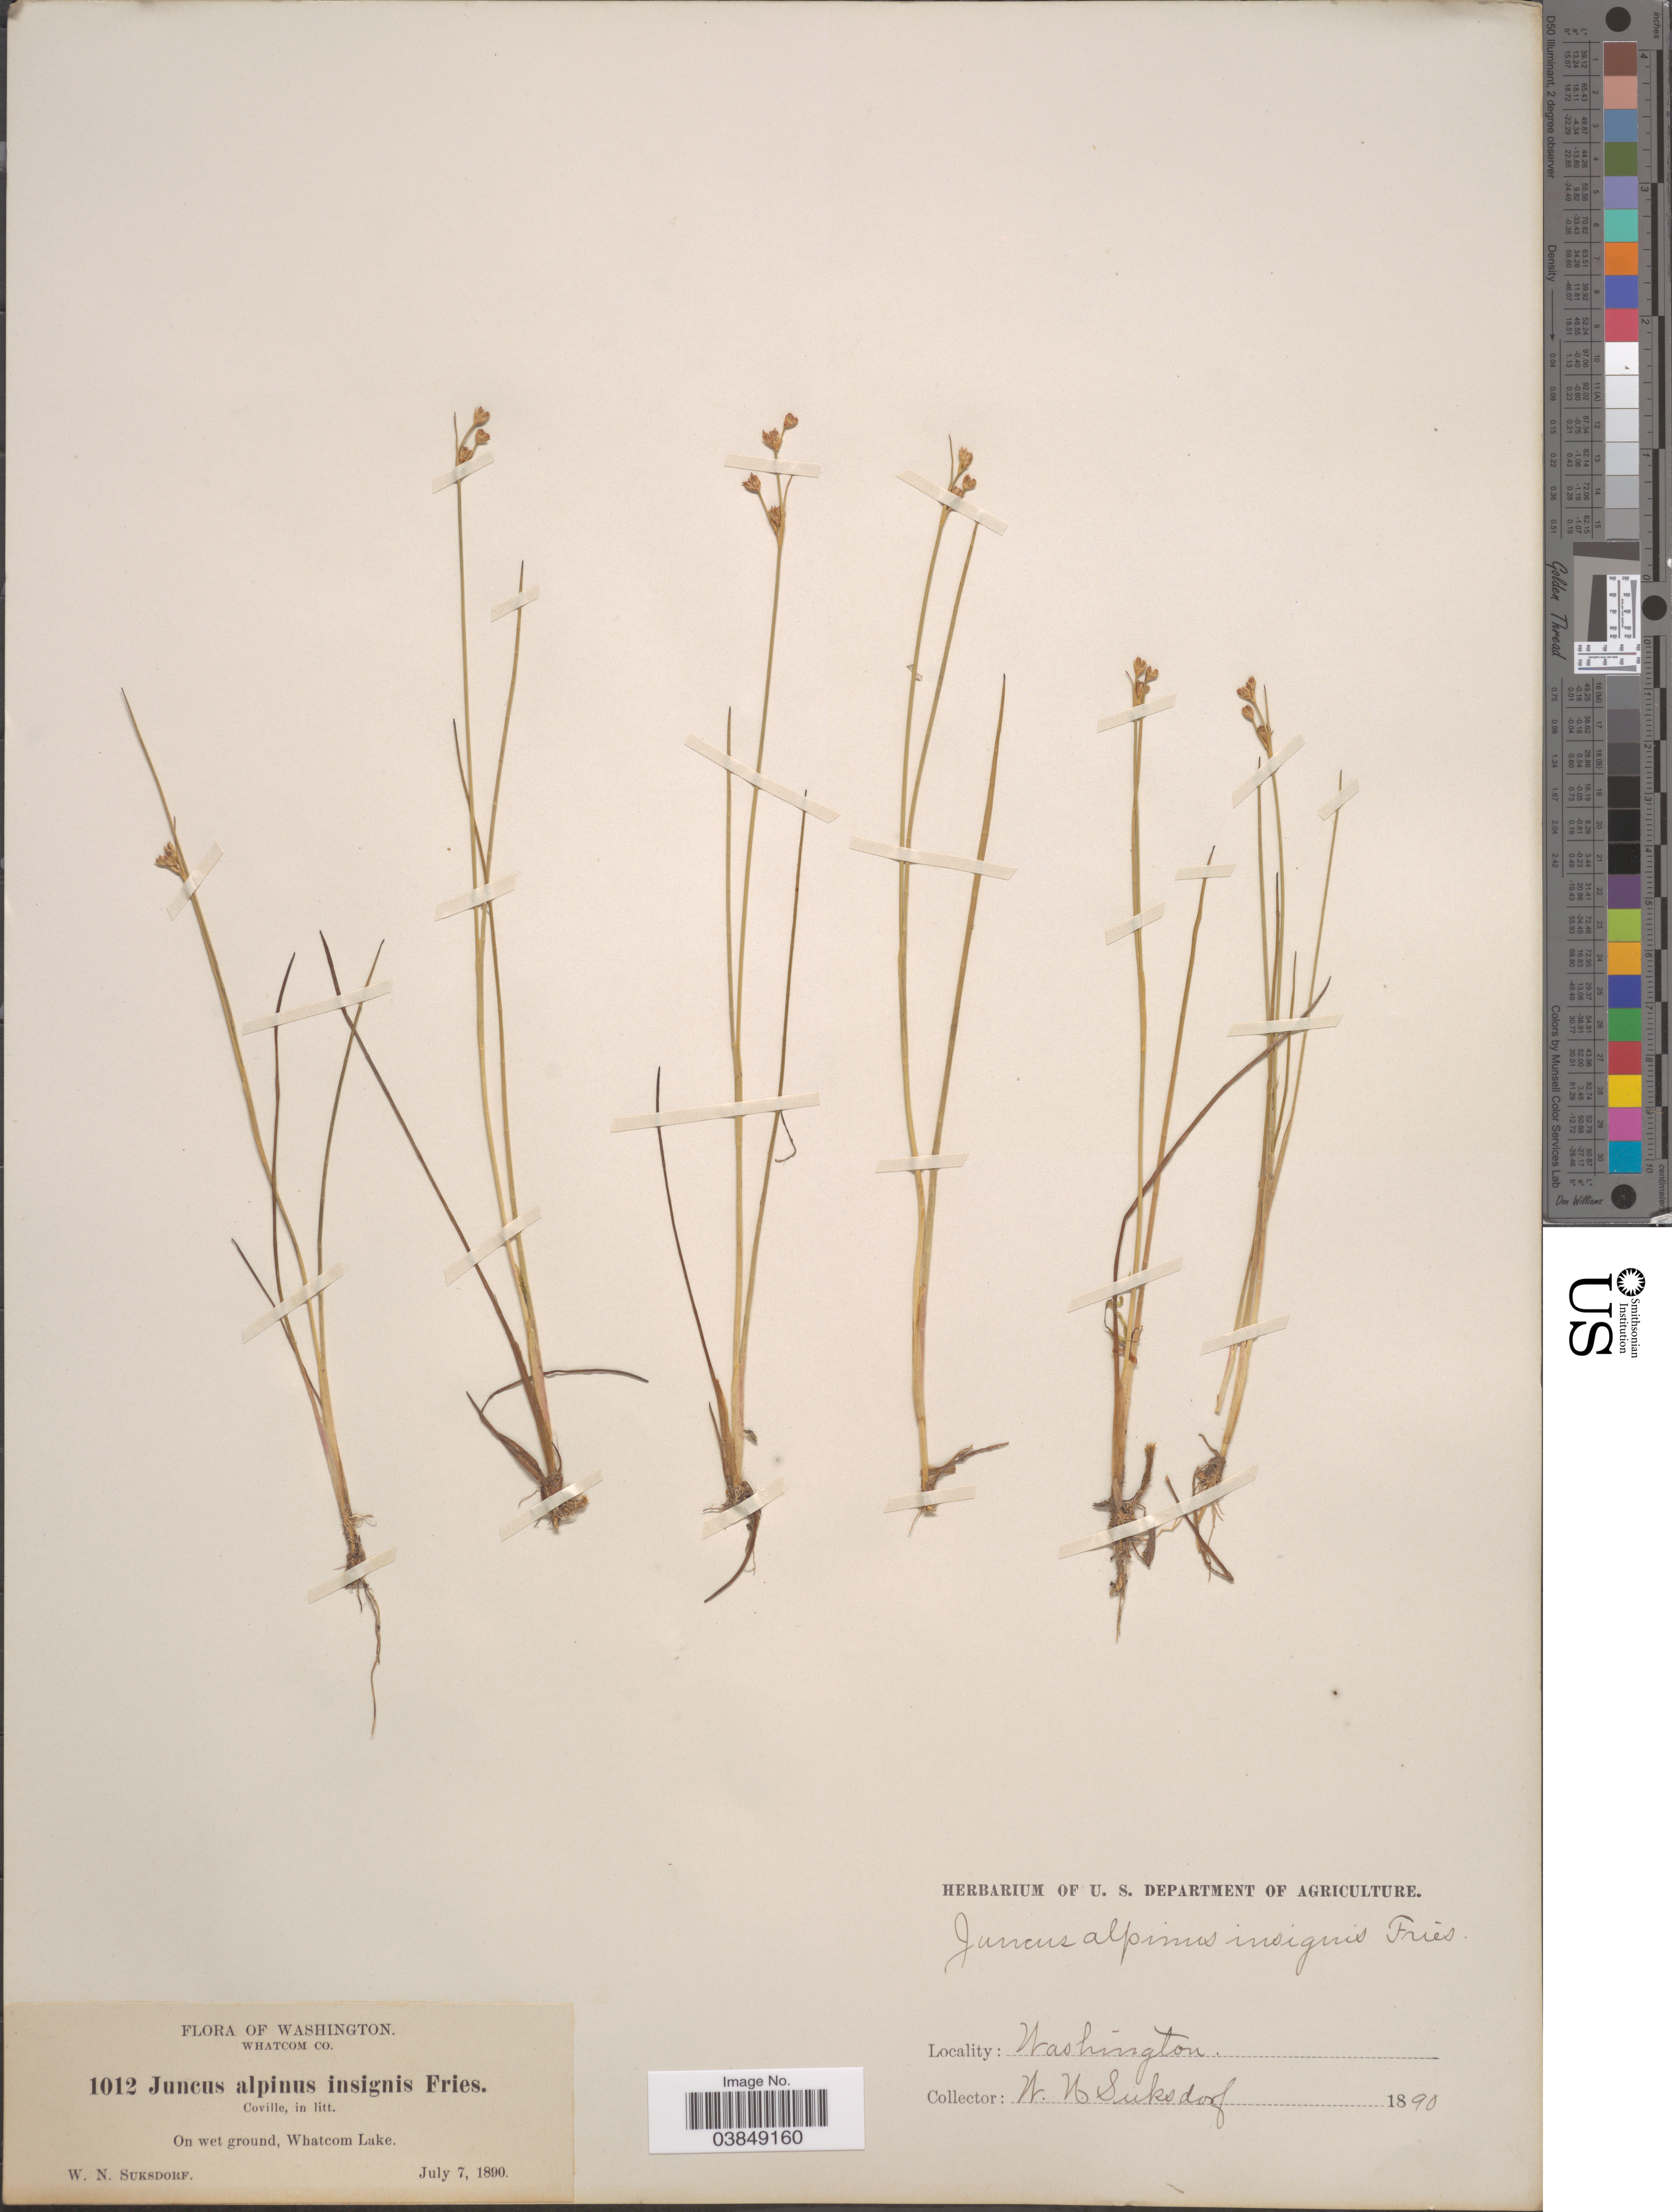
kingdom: Plantae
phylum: Tracheophyta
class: Liliopsida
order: Poales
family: Juncaceae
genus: Juncus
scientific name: Juncus alpinus var. rariflorus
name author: (Hartm.) Hartm.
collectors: W. N. Suksdorf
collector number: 1012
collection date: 1890-07-07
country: United States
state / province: Washington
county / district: Whatcom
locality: Whatcom Co. On wet ground, Whatcom Lake.